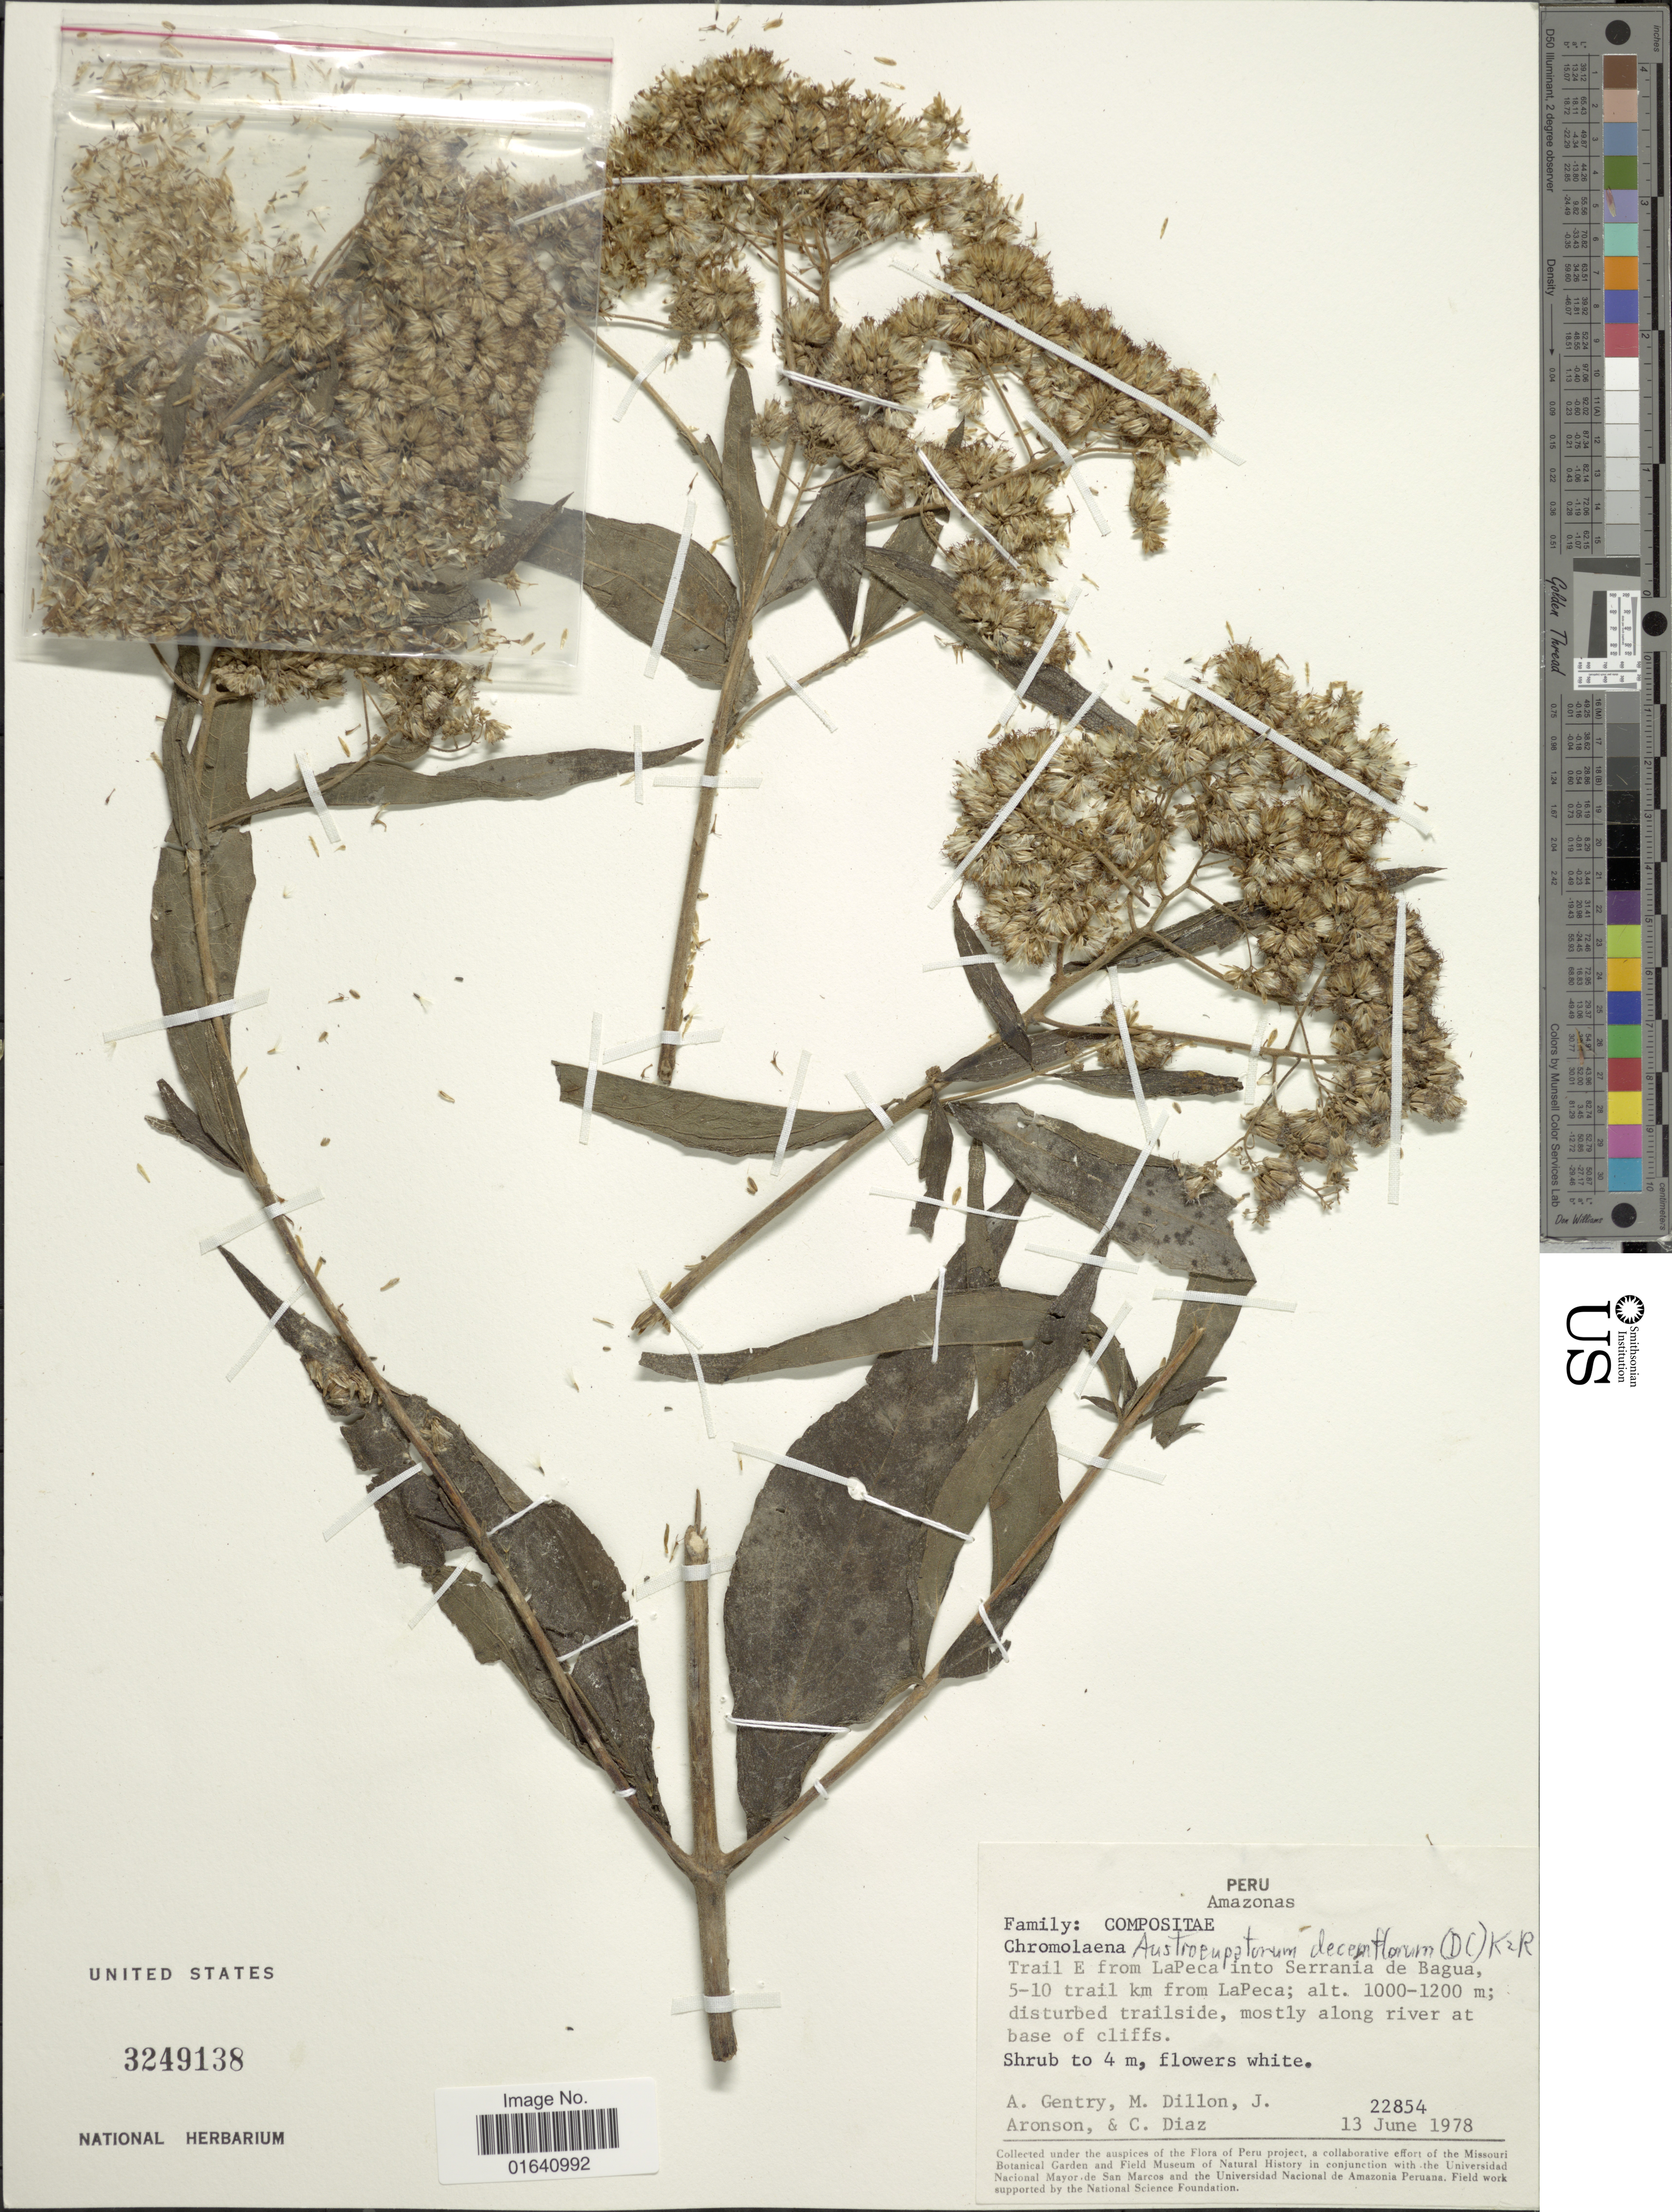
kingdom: Plantae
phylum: Tracheophyta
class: Magnoliopsida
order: Asterales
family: Asteraceae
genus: Austroeupatorium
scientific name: Austroeupatorium decemflorum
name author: (DC.) R.M. King & H. Rob.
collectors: A. H. Gentry, M. O. Dillon, J. Aronson & C. Díaz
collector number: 22854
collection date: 1978-06-13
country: Peru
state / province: Amazonas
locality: Trail E from LaPeca into Serrania de Bagua, 5-10 trail km from LaPeca, disturbed trailside, mostly along river at base of cliffs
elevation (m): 1000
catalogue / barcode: US 3249138